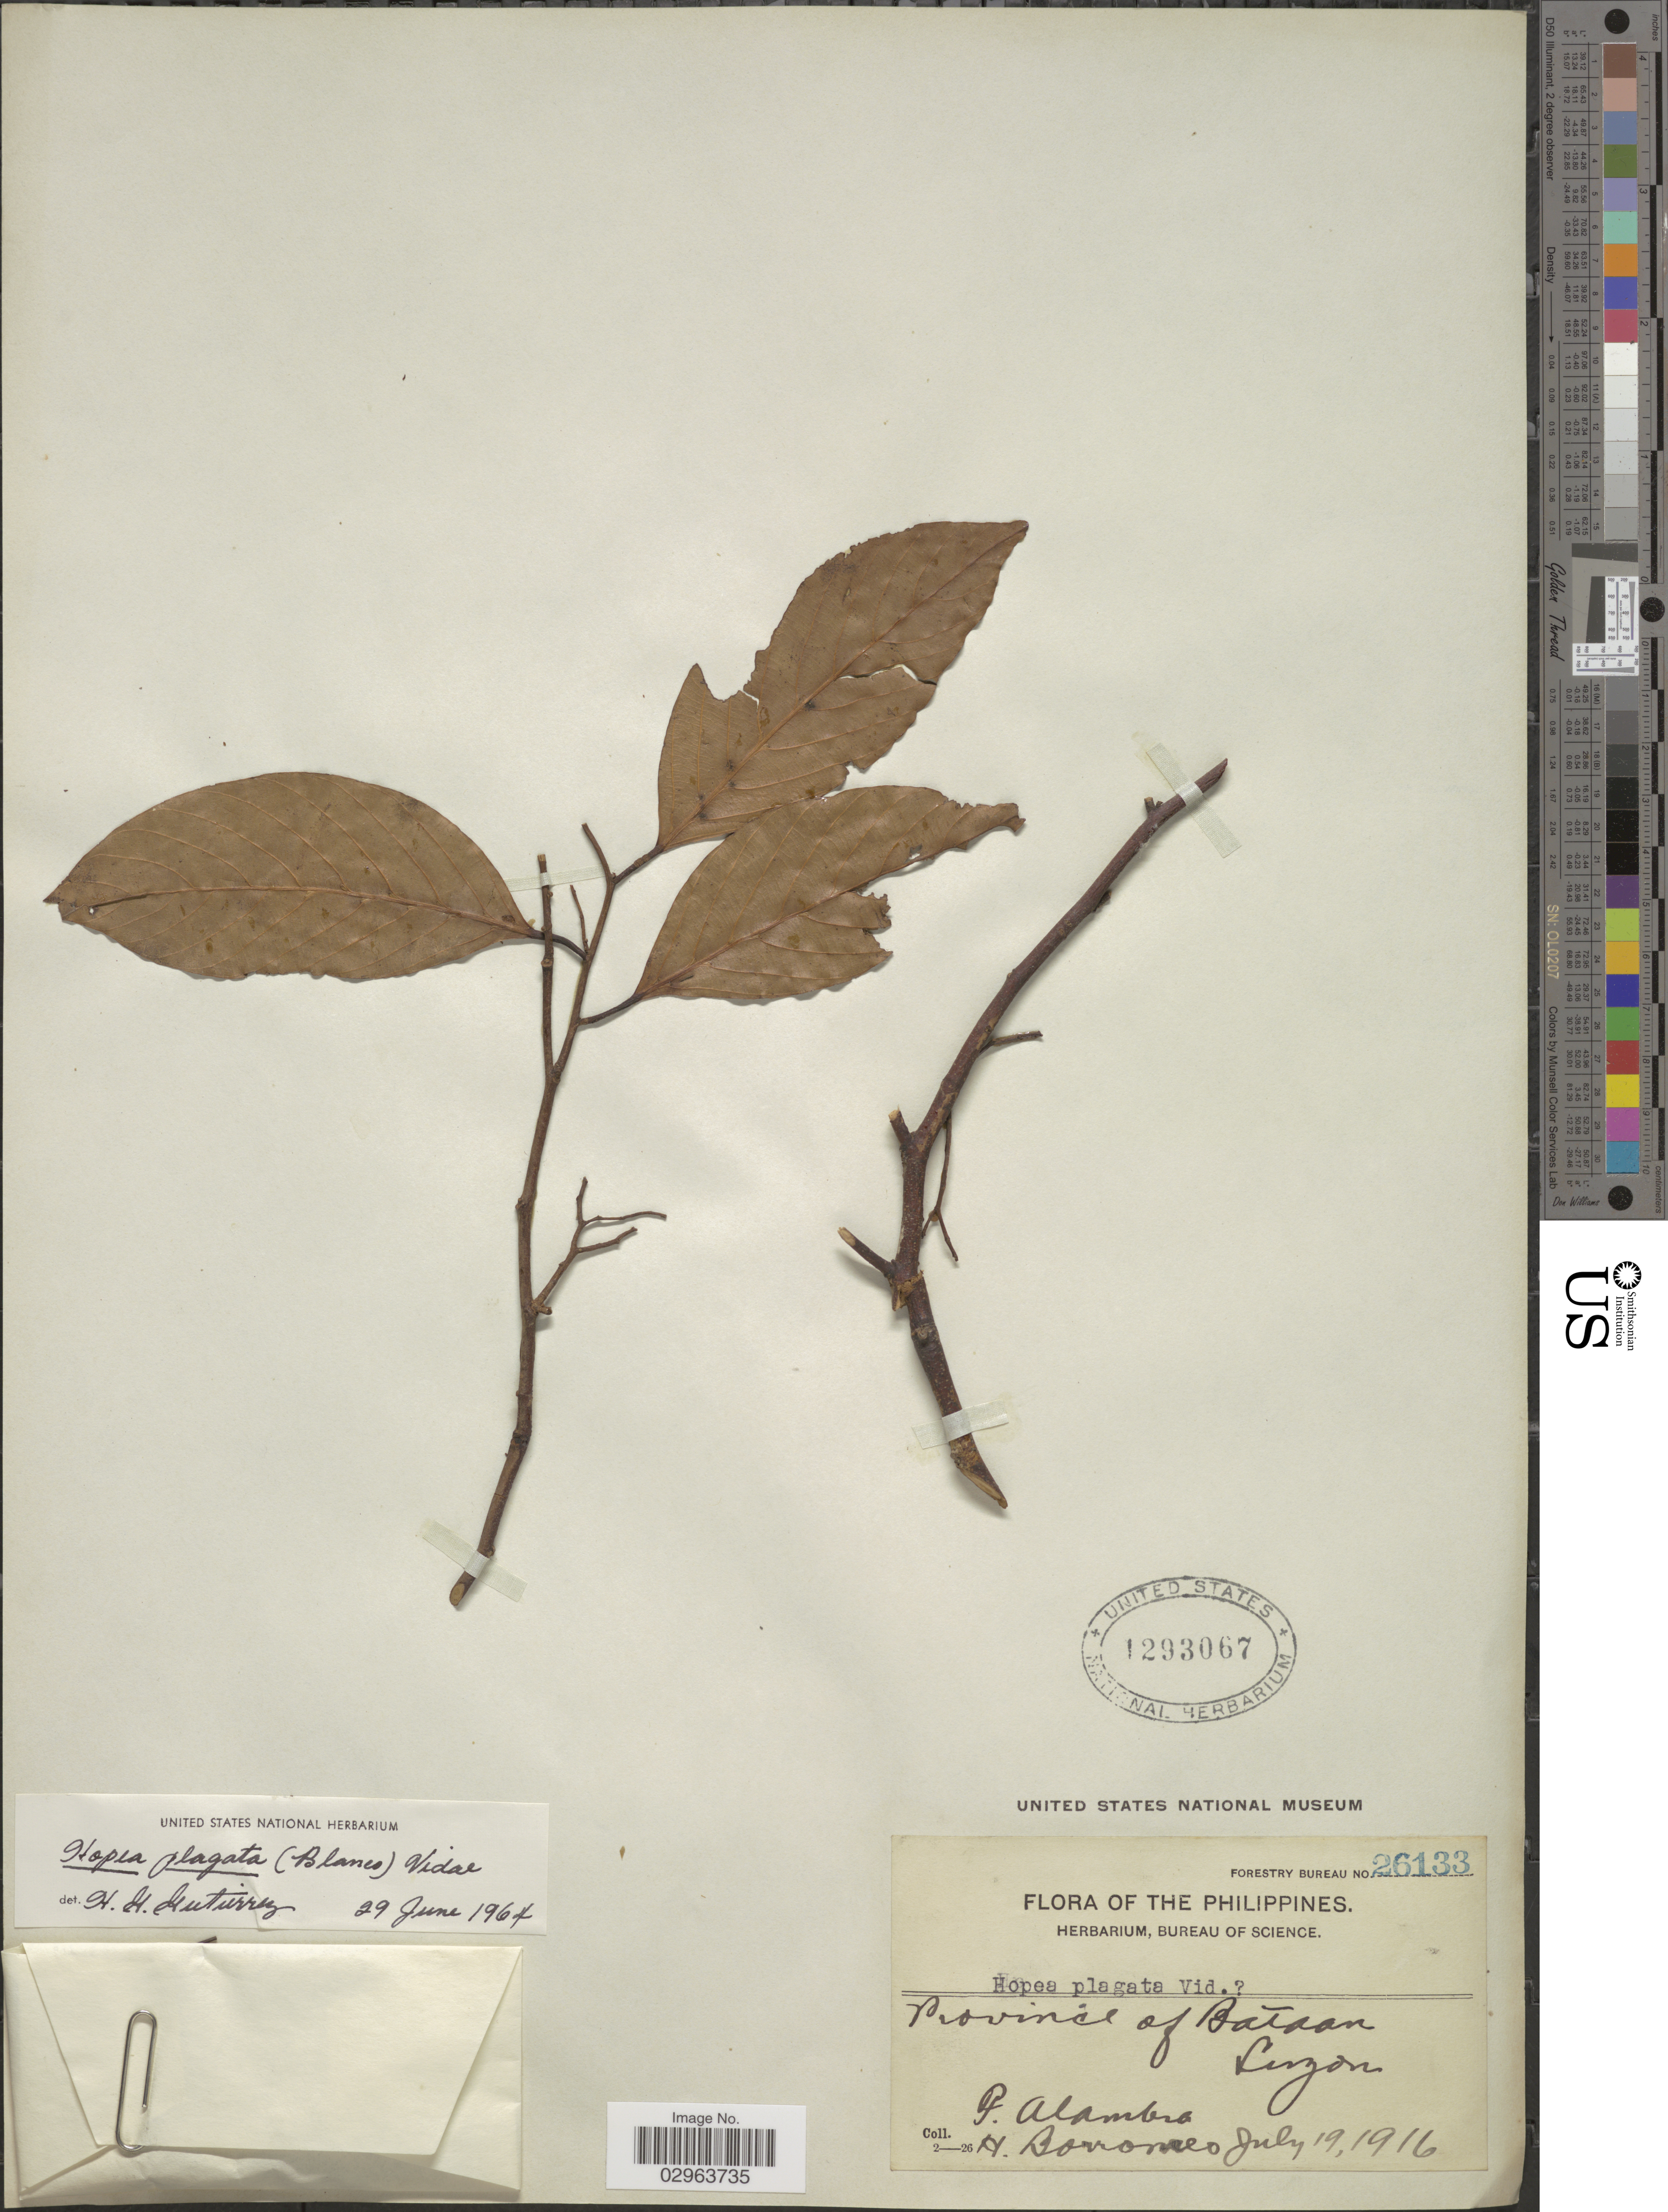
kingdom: Plantae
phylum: Tracheophyta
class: Magnoliopsida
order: Malvales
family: Dipterocarpaceae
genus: Hopea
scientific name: Hopea plagata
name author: (Blanco) Vidal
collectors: F. Alambra & H. Borromeo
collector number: Forestry Bureau 26133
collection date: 1916-07-19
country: Philippines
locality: Province of Bataan, Luzon.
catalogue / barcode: US 1293067